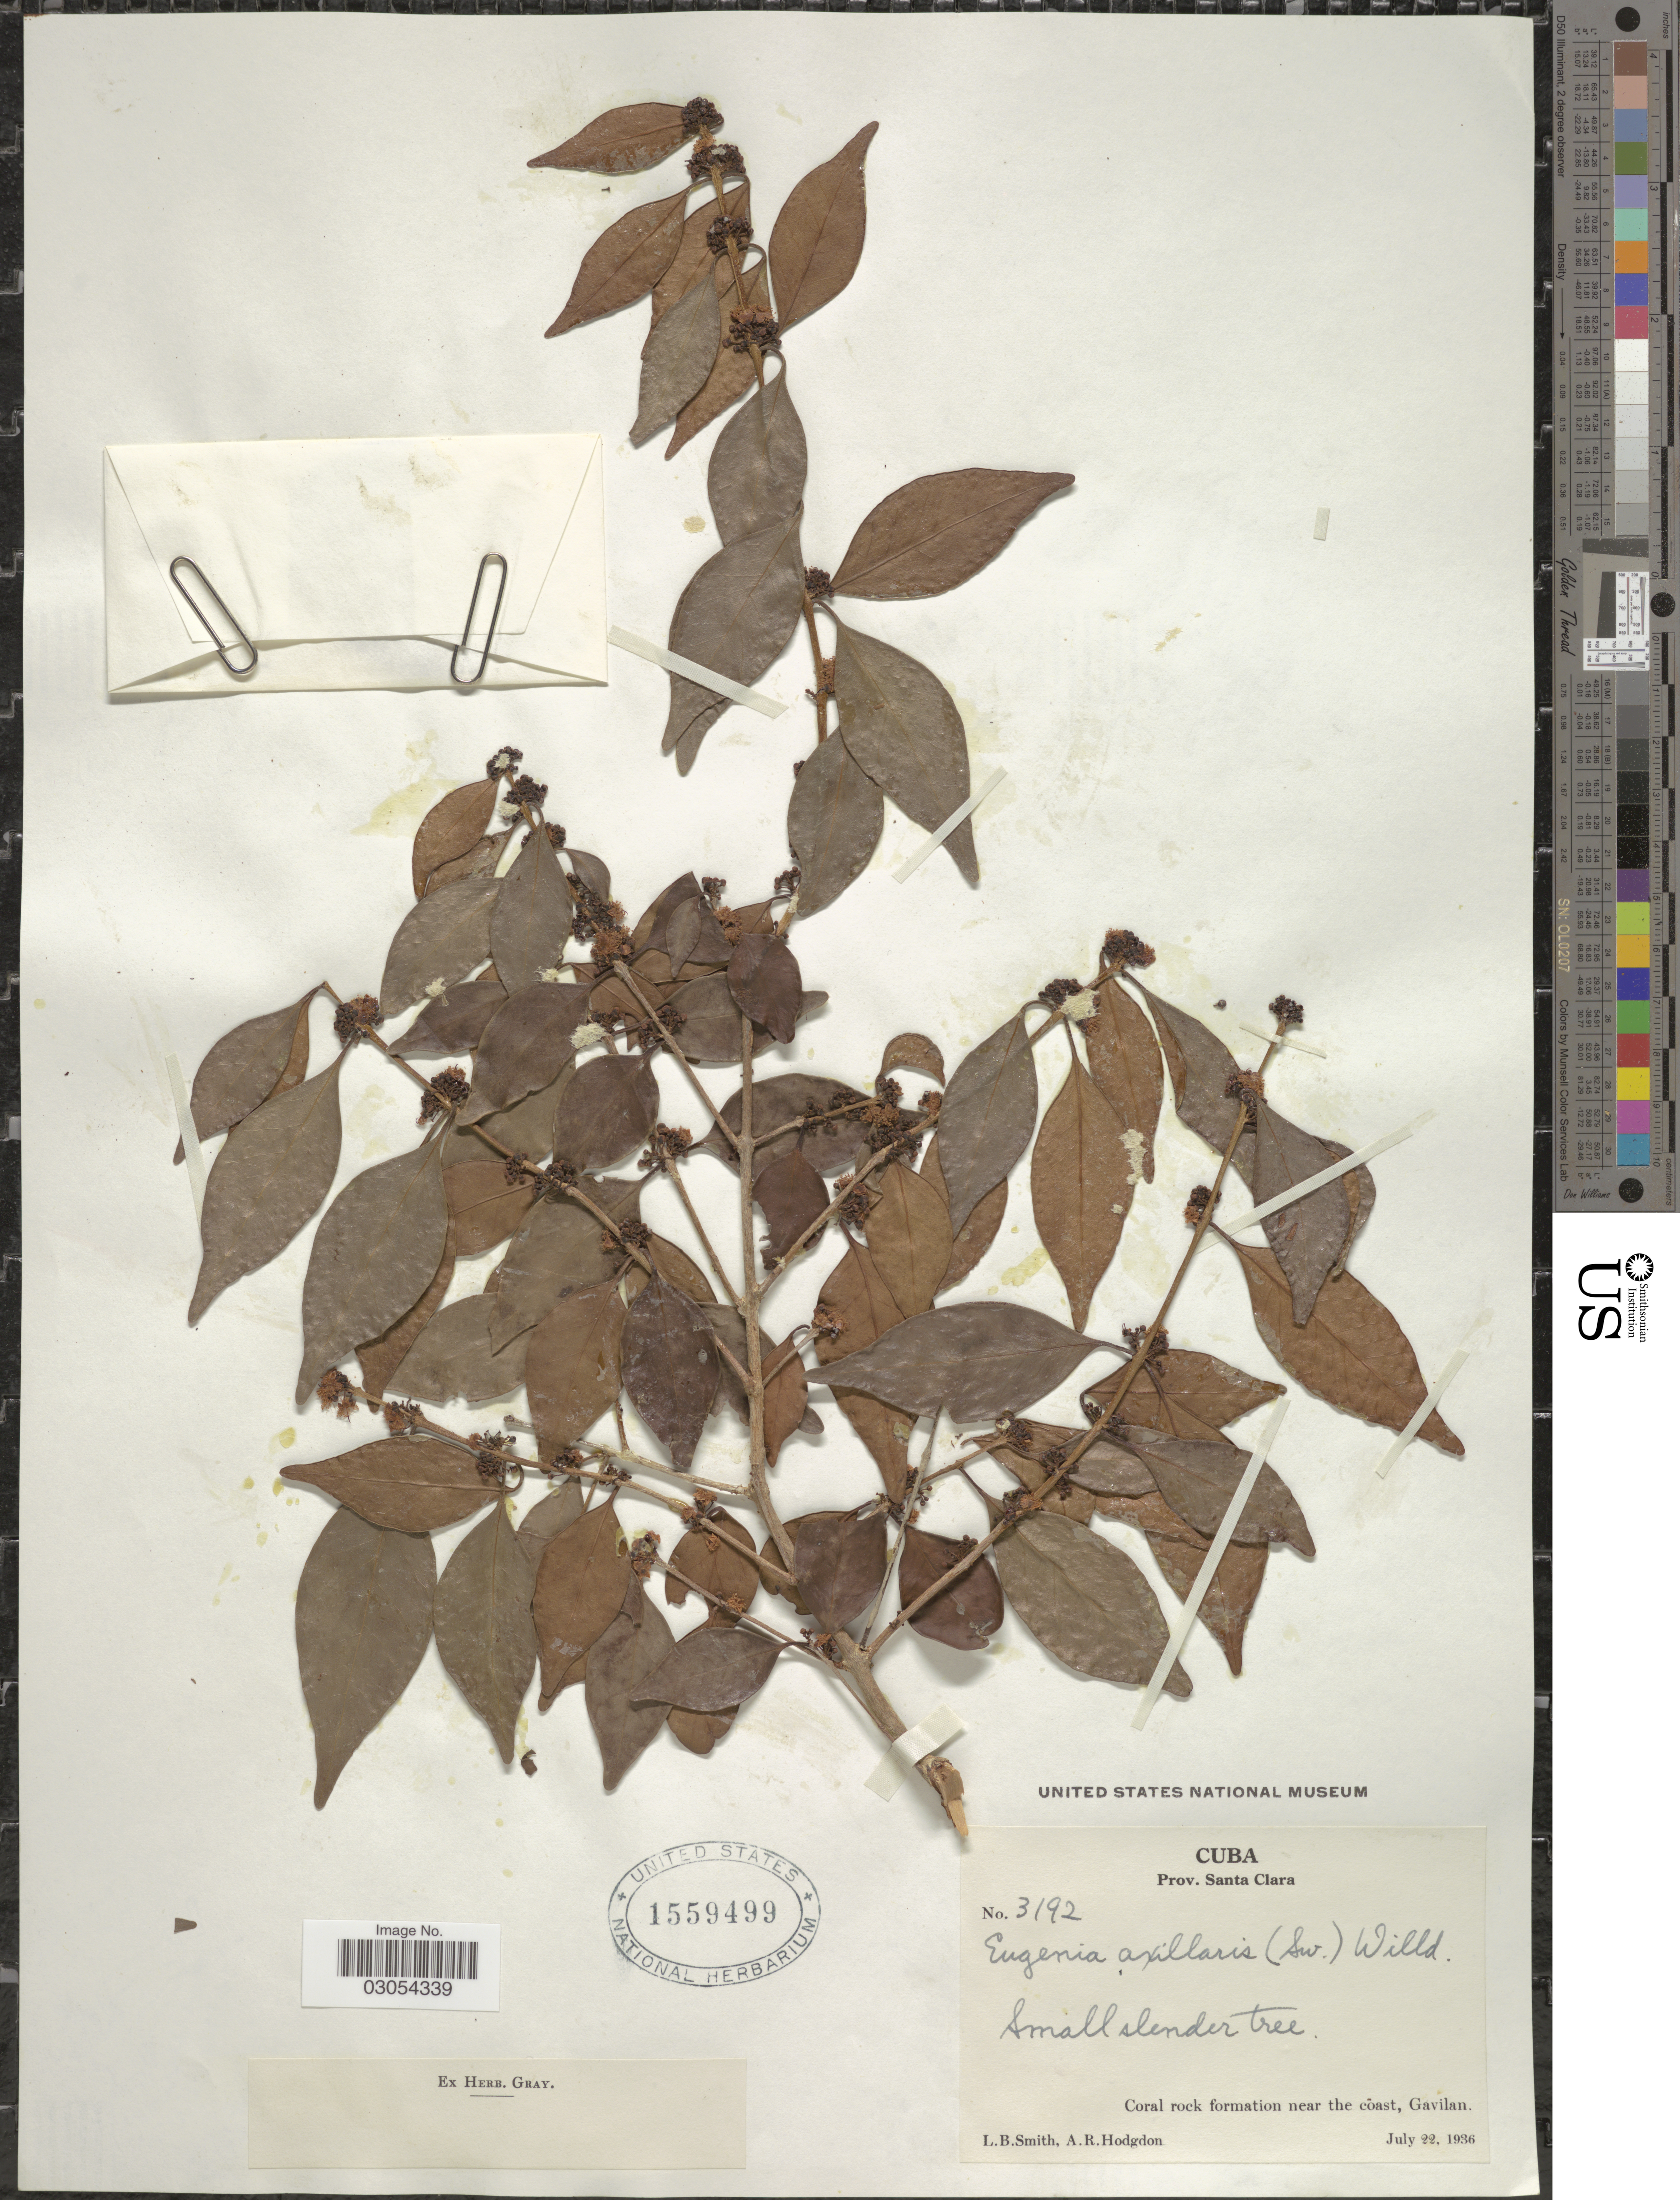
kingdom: Plantae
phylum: Tracheophyta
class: Magnoliopsida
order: Myrtales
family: Myrtaceae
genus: Eugenia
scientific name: Eugenia axillaris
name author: (Sw.) Willd.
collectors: L. Smith & A. R. Hodgdon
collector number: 3192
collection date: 1936-07-22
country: Cuba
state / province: Las Villas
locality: Prov. Santa Clara. Coral rock formation near the coast, Gavilan.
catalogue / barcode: US 1559499